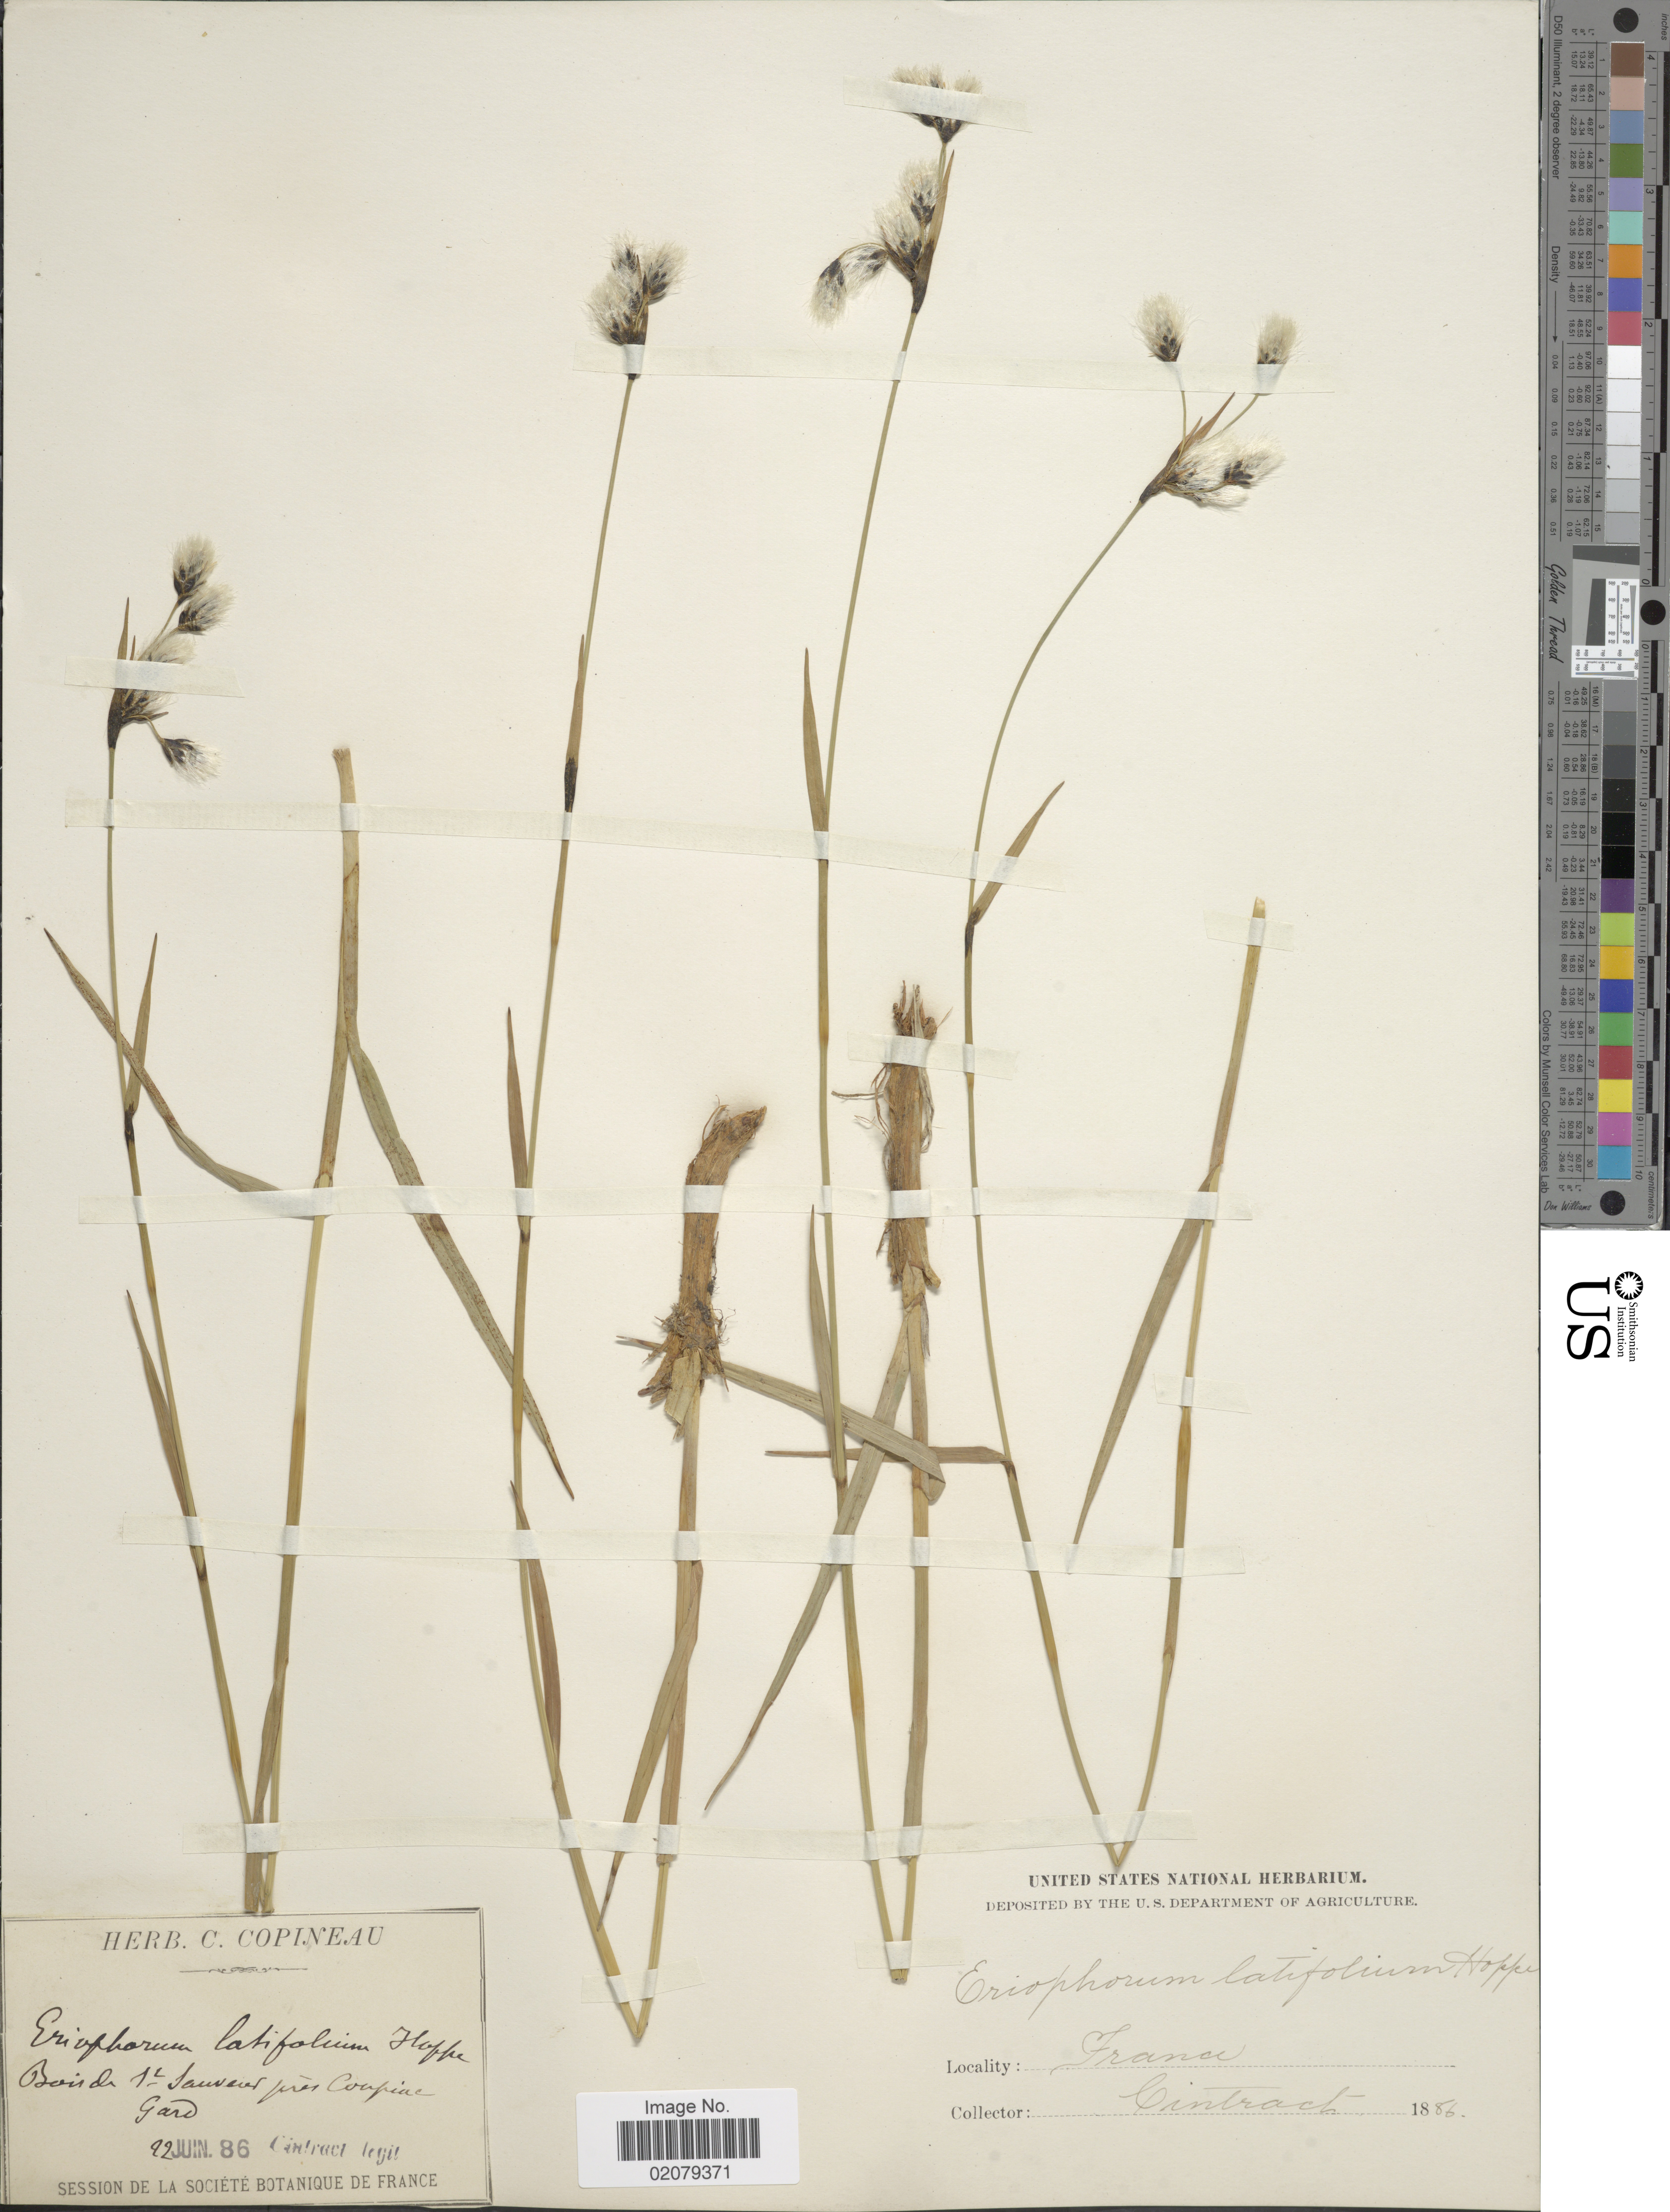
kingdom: Plantae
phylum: Tracheophyta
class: Liliopsida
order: Poales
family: Cyperaceae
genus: Eriophorum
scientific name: Eriophorum latifolium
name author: Hoppe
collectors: Cintract, --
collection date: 1886-06-22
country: France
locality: Bois de St. Laurent pres Coupine Gard